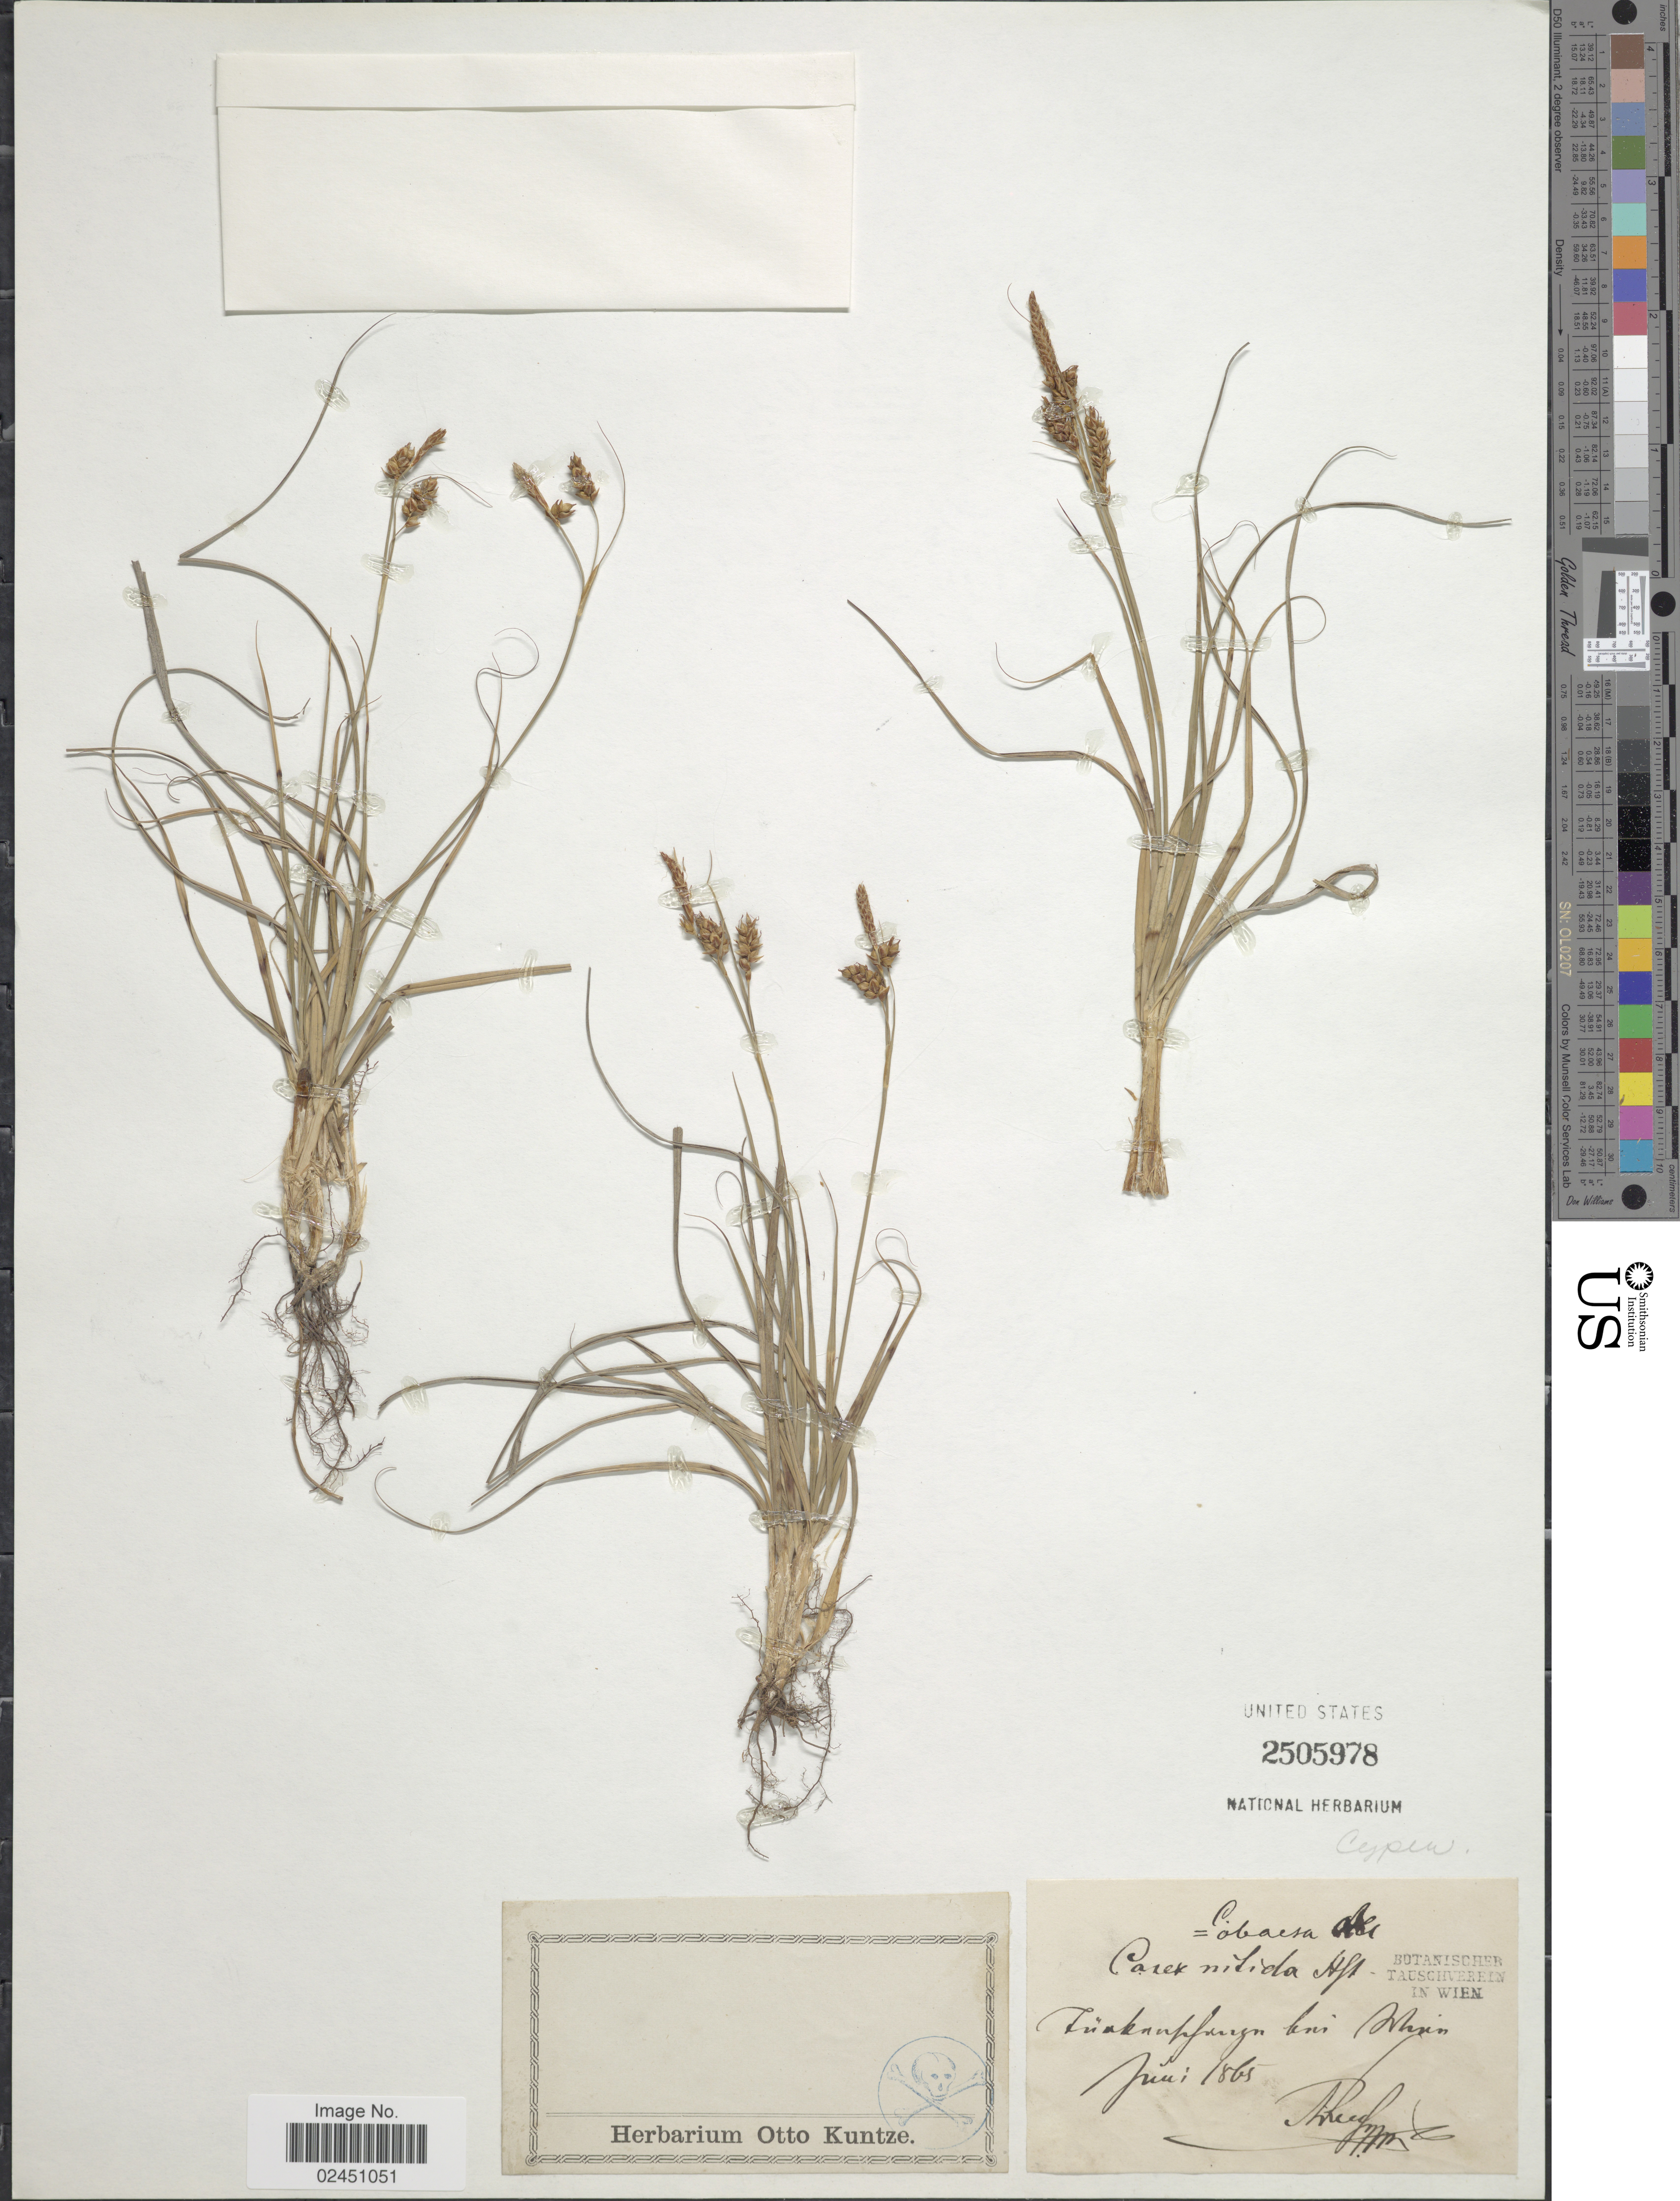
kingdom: Plantae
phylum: Tracheophyta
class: Liliopsida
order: Poales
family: Cyperaceae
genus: Carex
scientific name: Carex liparocarpos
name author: Gaudin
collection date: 1865-06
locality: Tiuknupfurgen bui Whin [interpreted]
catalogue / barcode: US 2505978